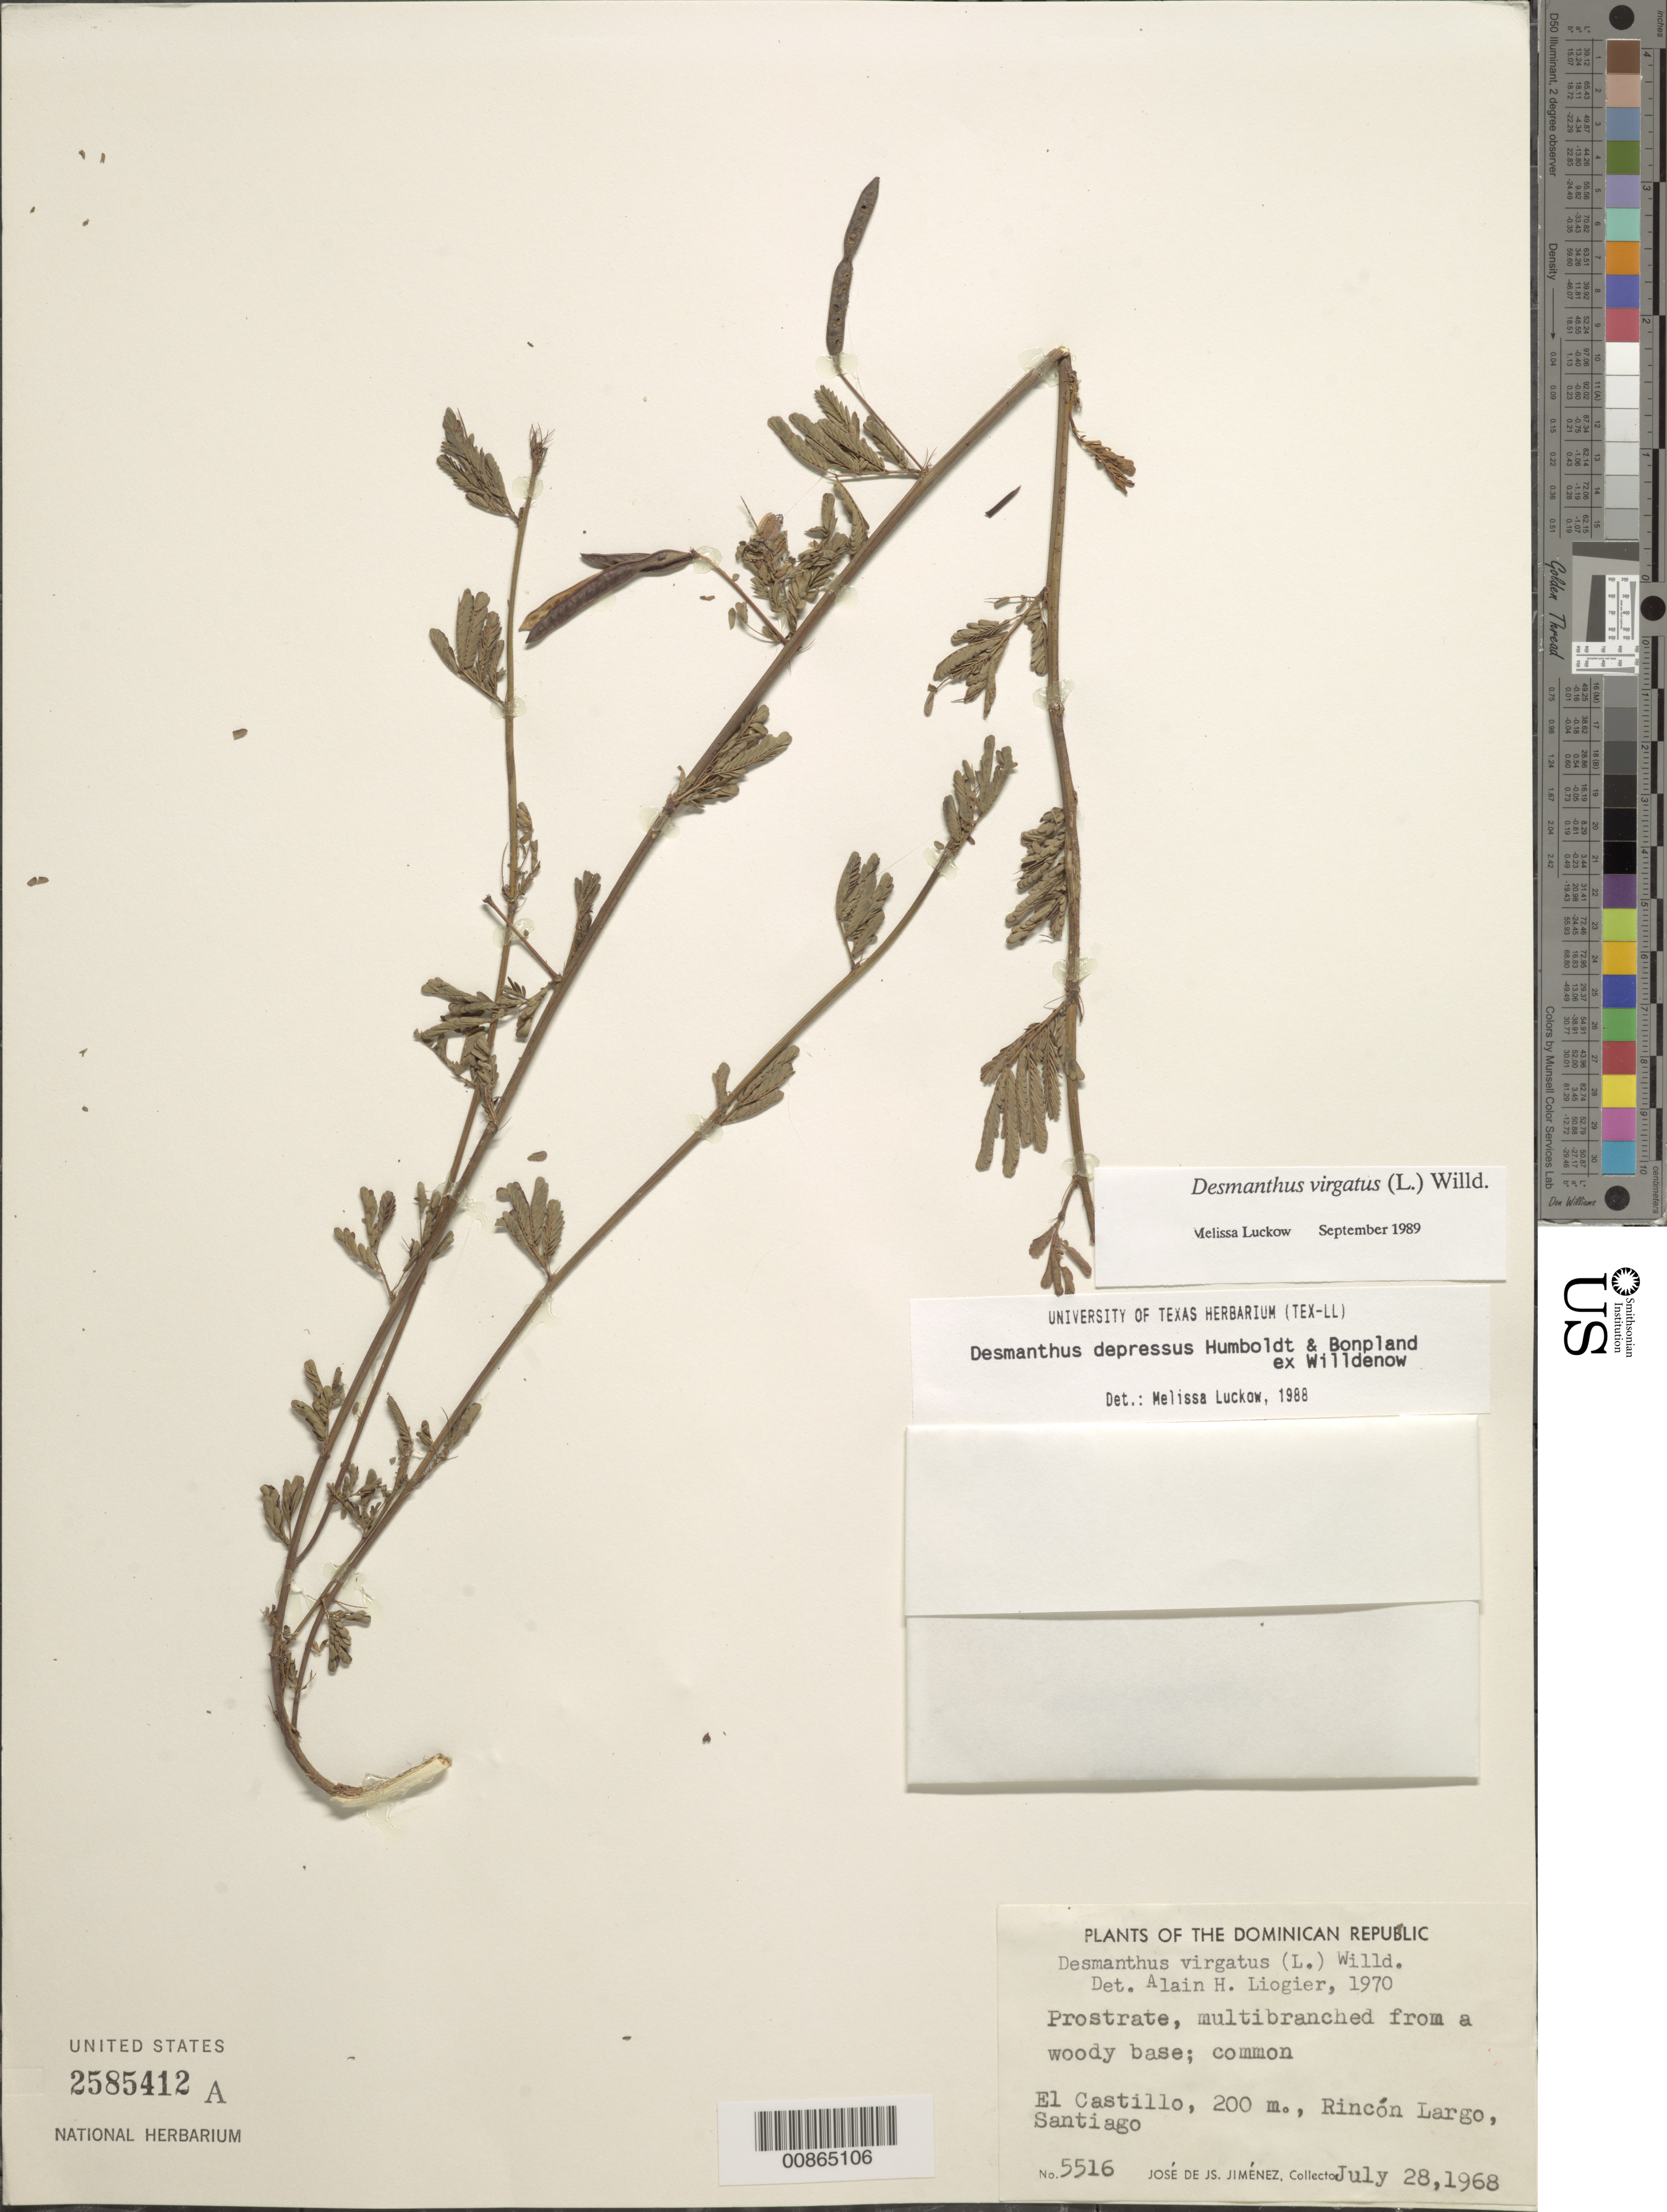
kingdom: Plantae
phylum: Tracheophyta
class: Magnoliopsida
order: Fabales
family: Fabaceae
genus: Desmanthus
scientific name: Desmanthus virgatus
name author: (L.) Willd.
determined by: Luckow, M. A.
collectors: J. J. Jiménez Almonte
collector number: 5516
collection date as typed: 28 Jul 1968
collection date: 1968-07-28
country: Dominican Republic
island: Hispaniola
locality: El Castillo, Rincón Largo, Santiago.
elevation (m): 200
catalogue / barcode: US 2585412A